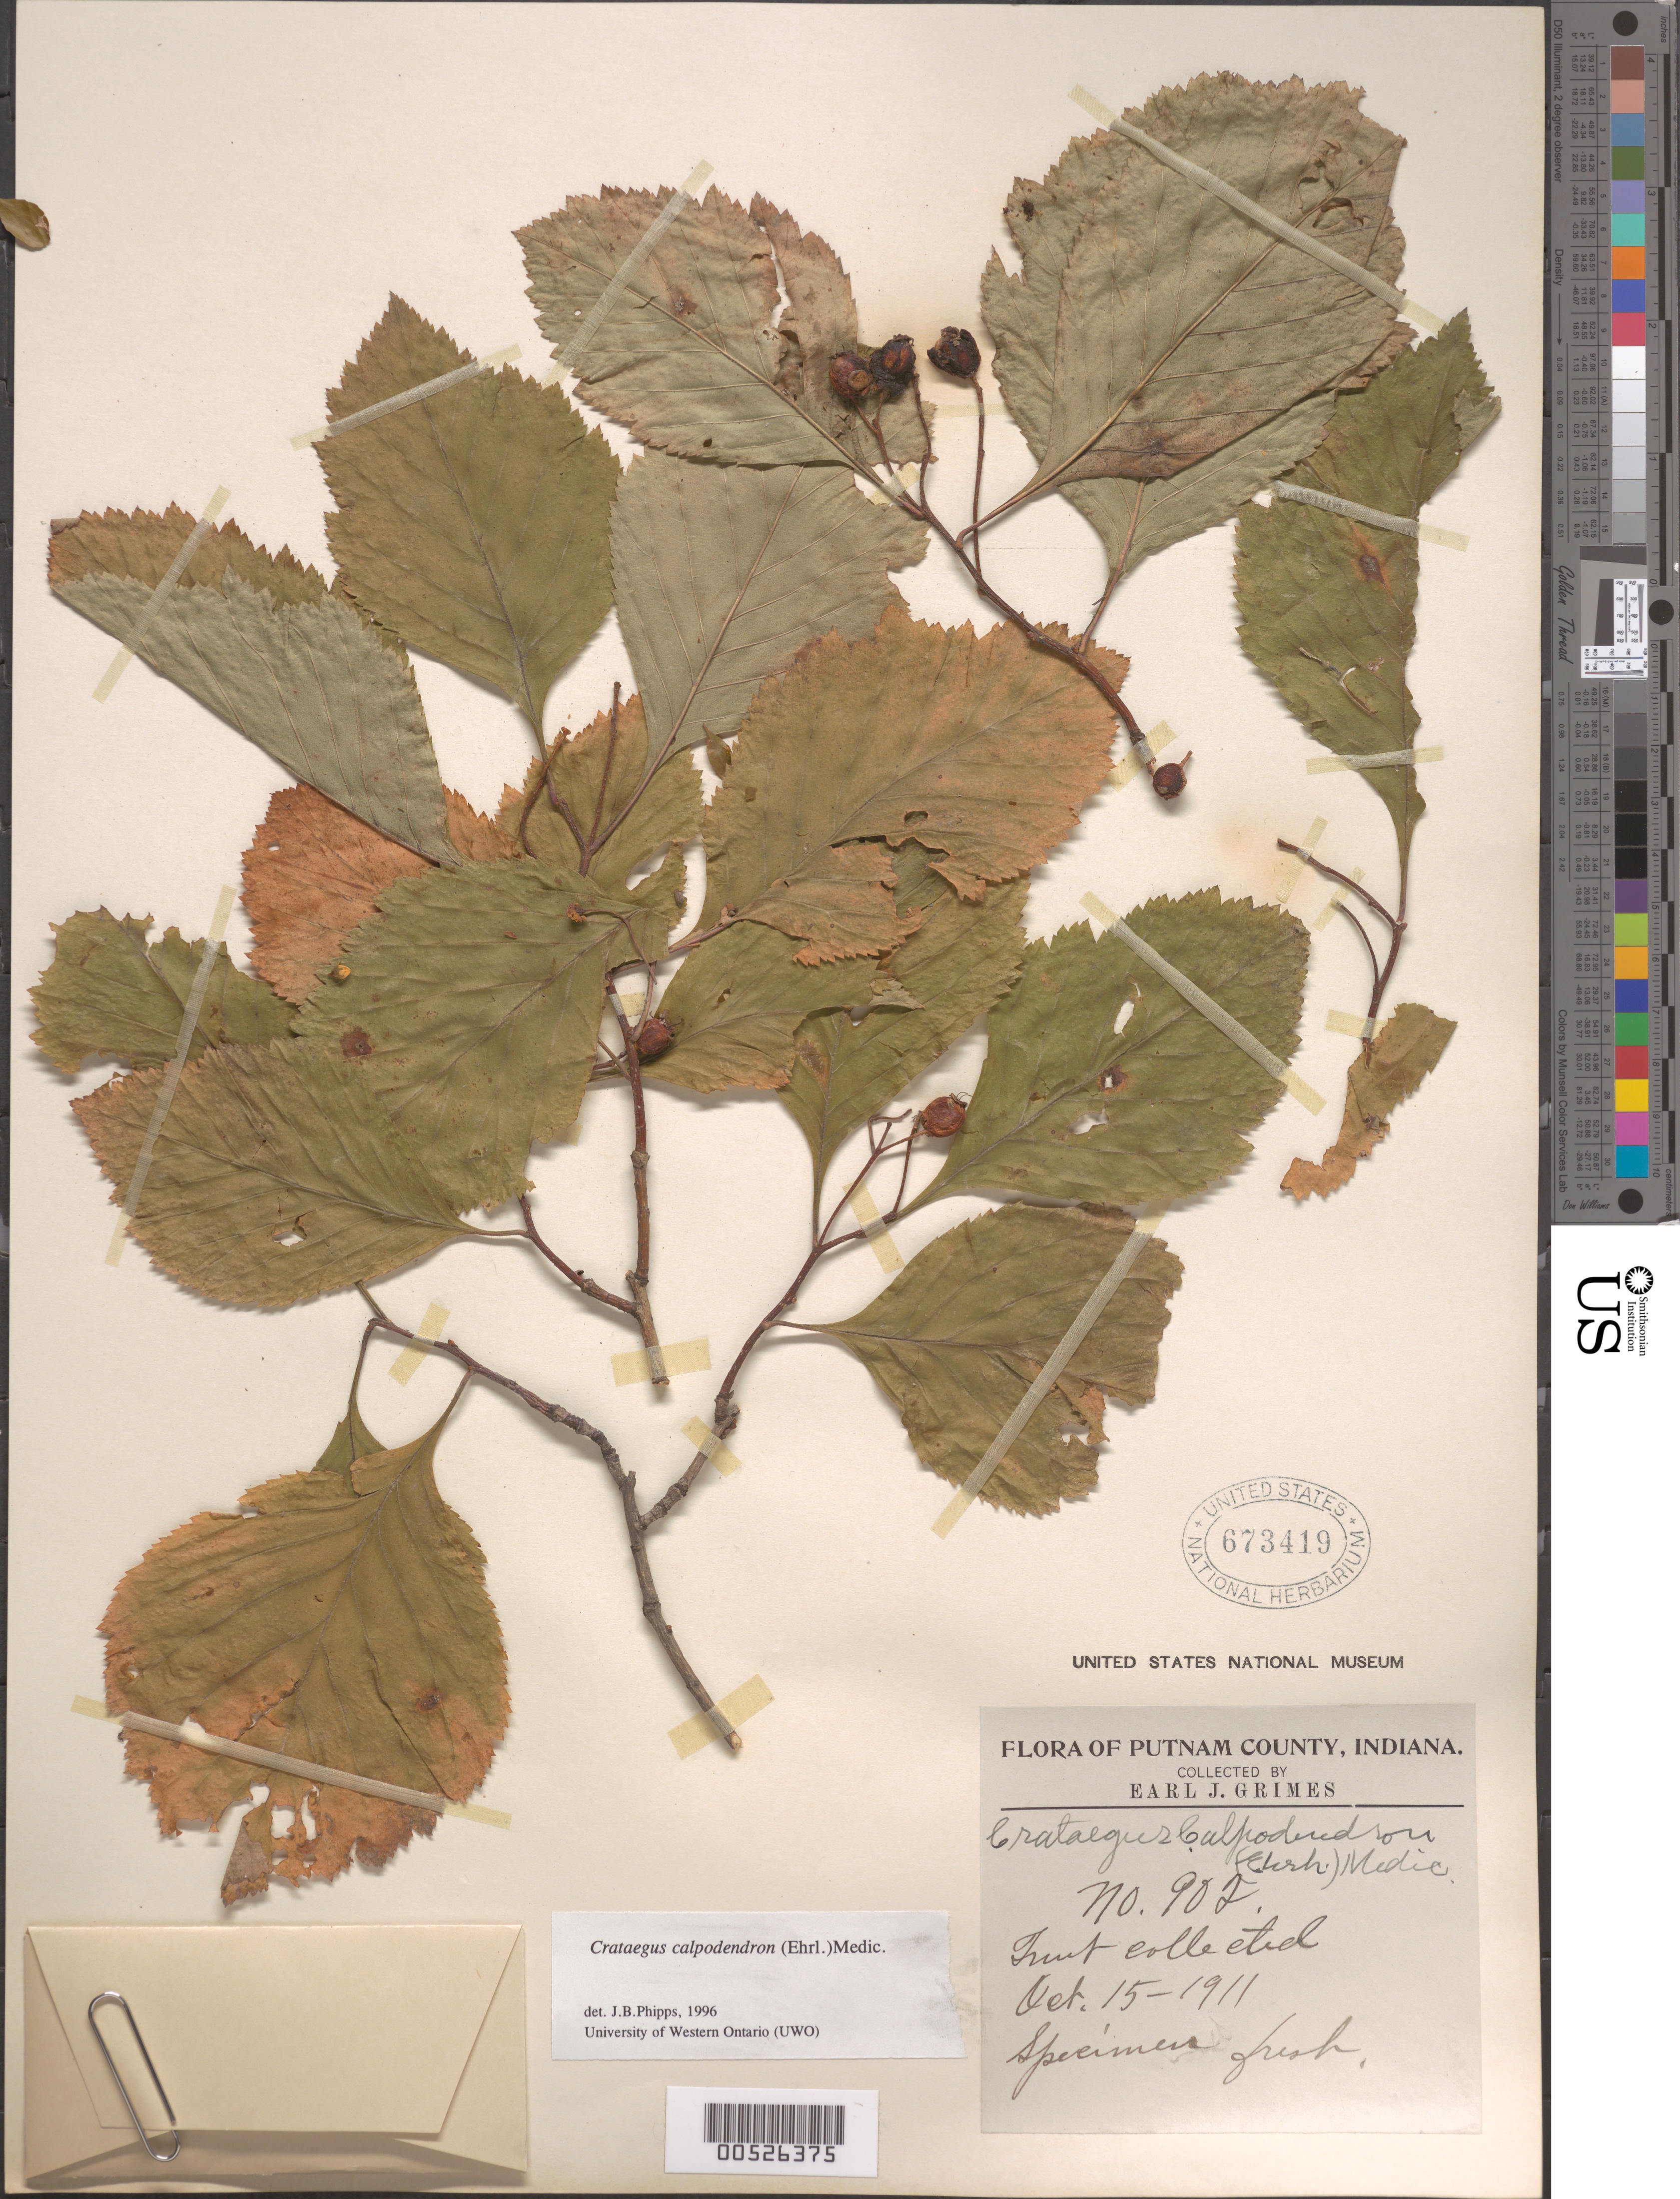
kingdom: Plantae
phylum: Tracheophyta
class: Magnoliopsida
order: Rosales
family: Rosaceae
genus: Crataegus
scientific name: Crataegus calpodendron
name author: (Ehrh.) Medik.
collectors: E. J. Grimes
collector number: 902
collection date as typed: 15 Oct 1911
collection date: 1911-10-15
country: United States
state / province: Indiana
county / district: Putnam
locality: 4 mi. S of Russellville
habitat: Deep rich woods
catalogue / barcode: US 673419